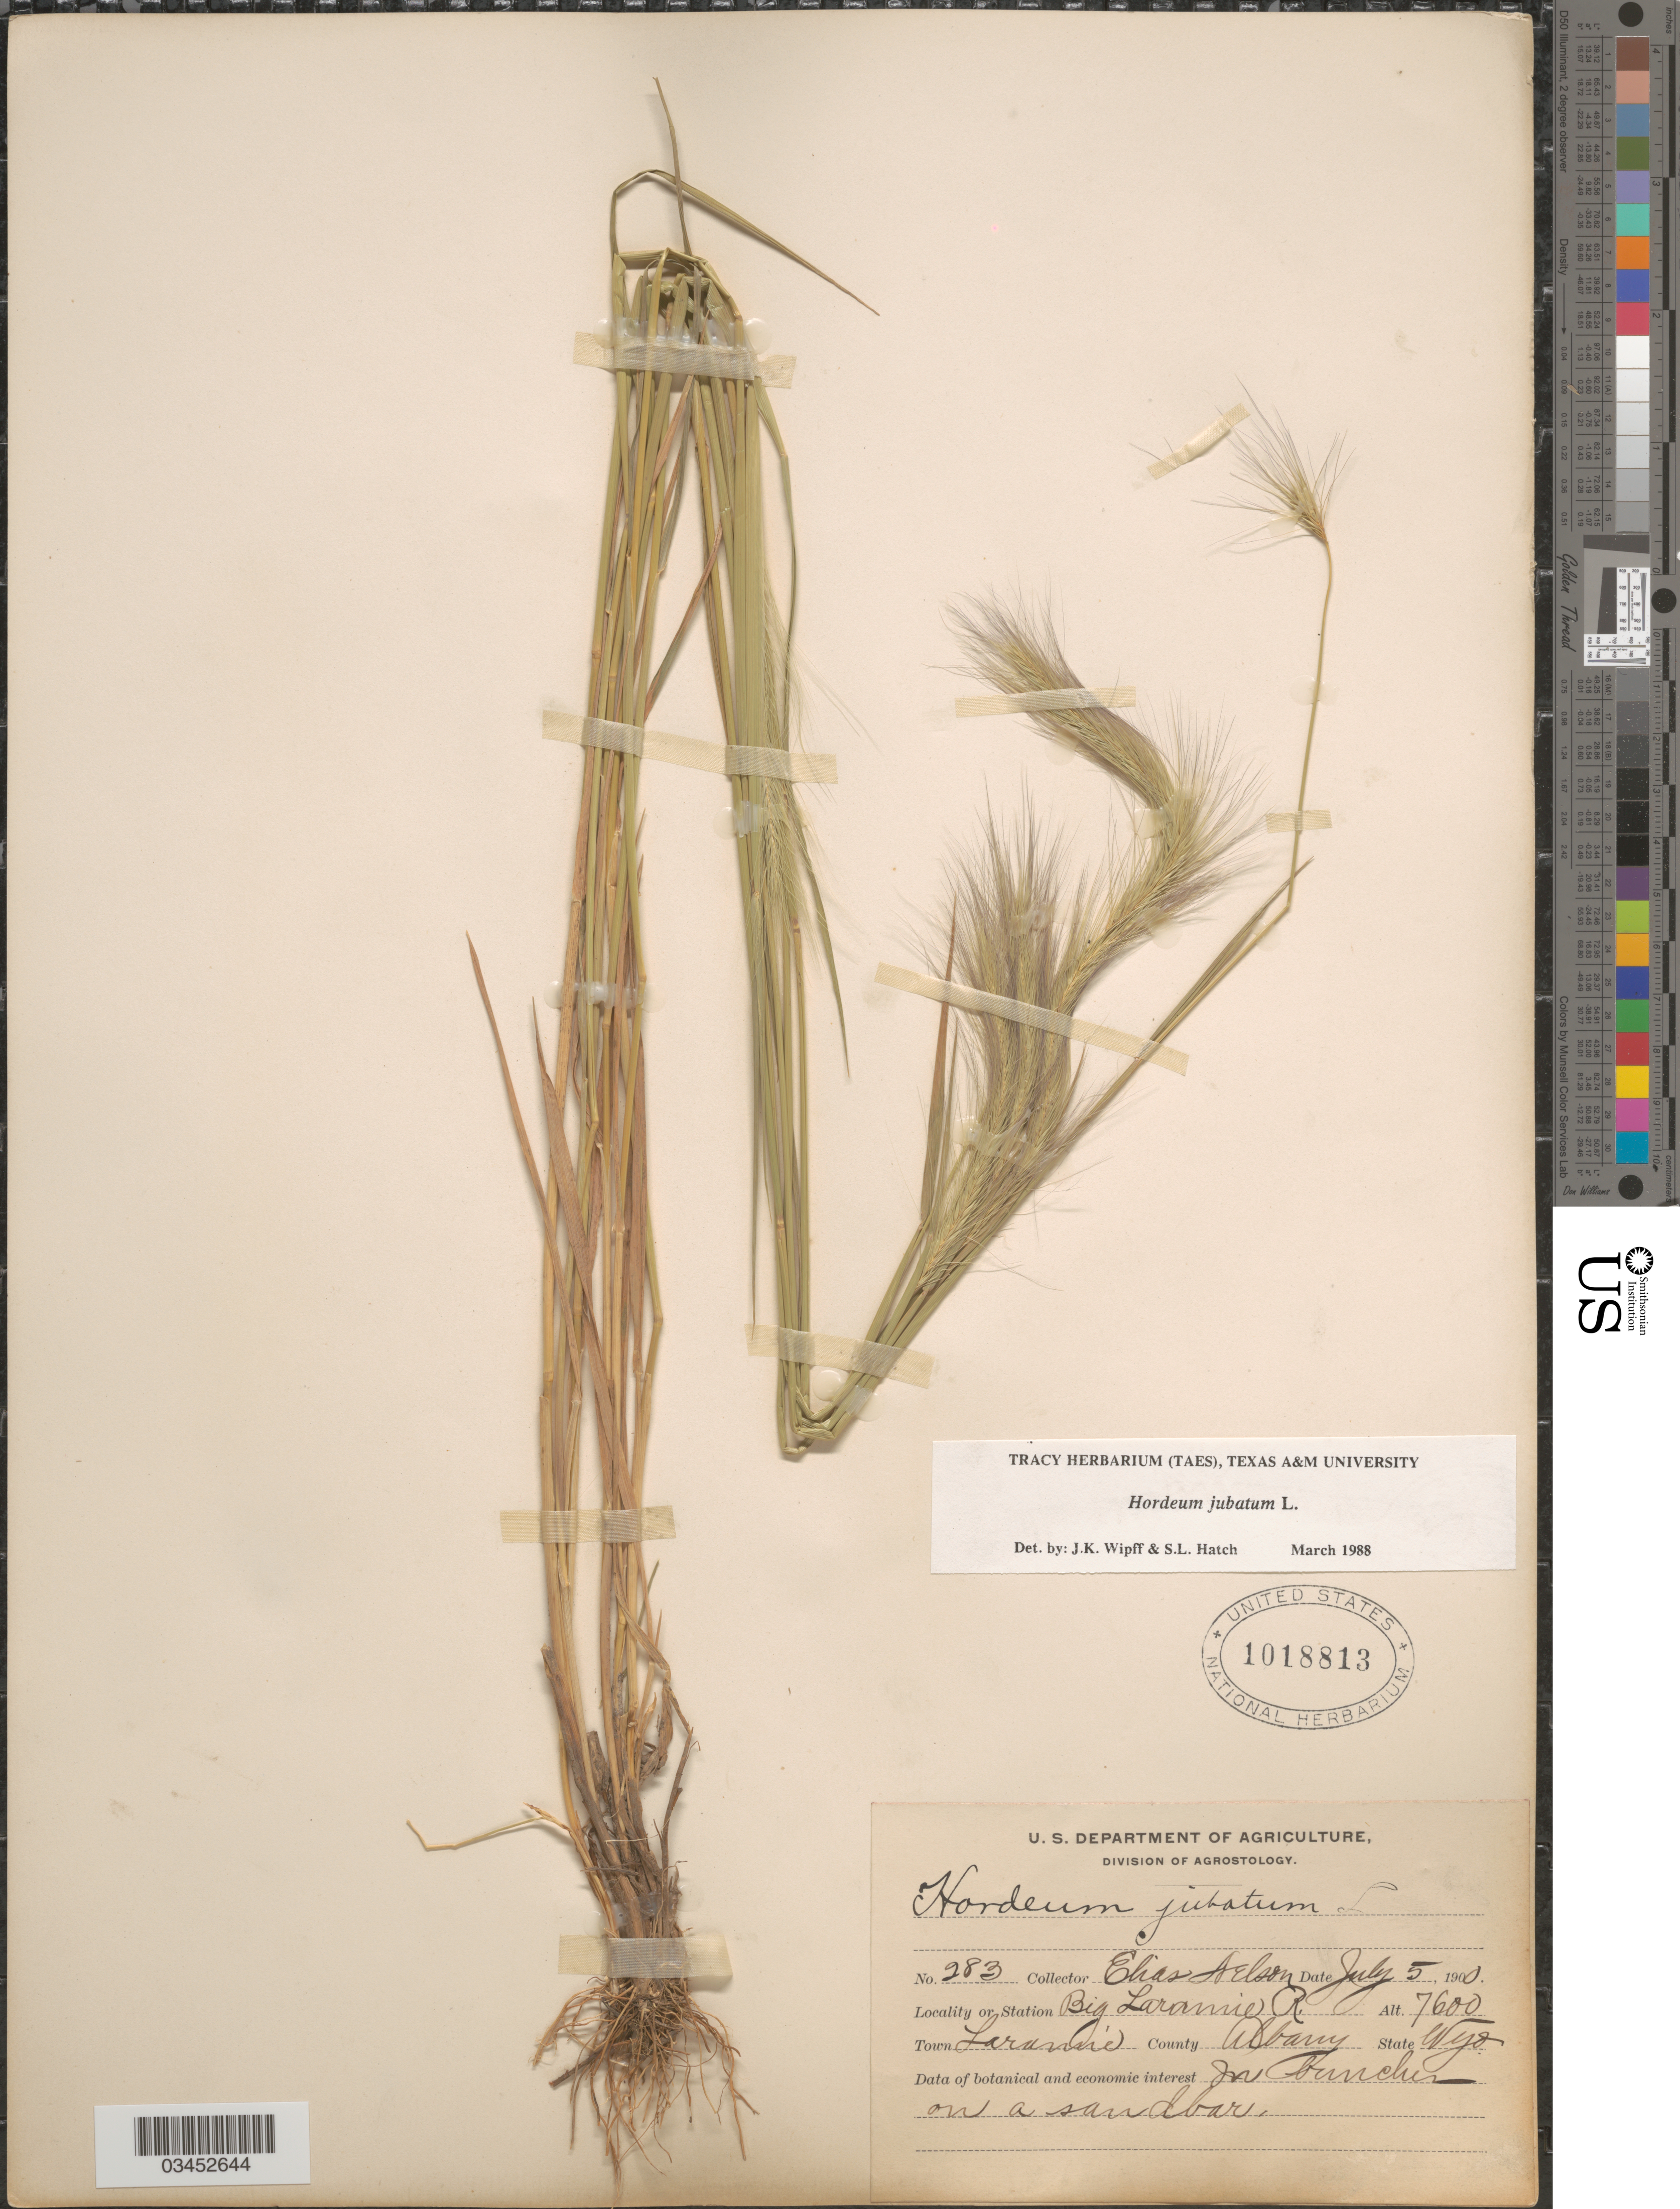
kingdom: Plantae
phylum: Tracheophyta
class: Liliopsida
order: Poales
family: Poaceae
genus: Hordeum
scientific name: Hordeum jubatum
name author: L.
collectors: E. Nelson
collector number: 283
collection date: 1900-07-05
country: United States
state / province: Wyoming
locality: Big Laramie R. Town Laramie. County Albany. In bunchees on a sandbar.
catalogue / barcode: US 1018813